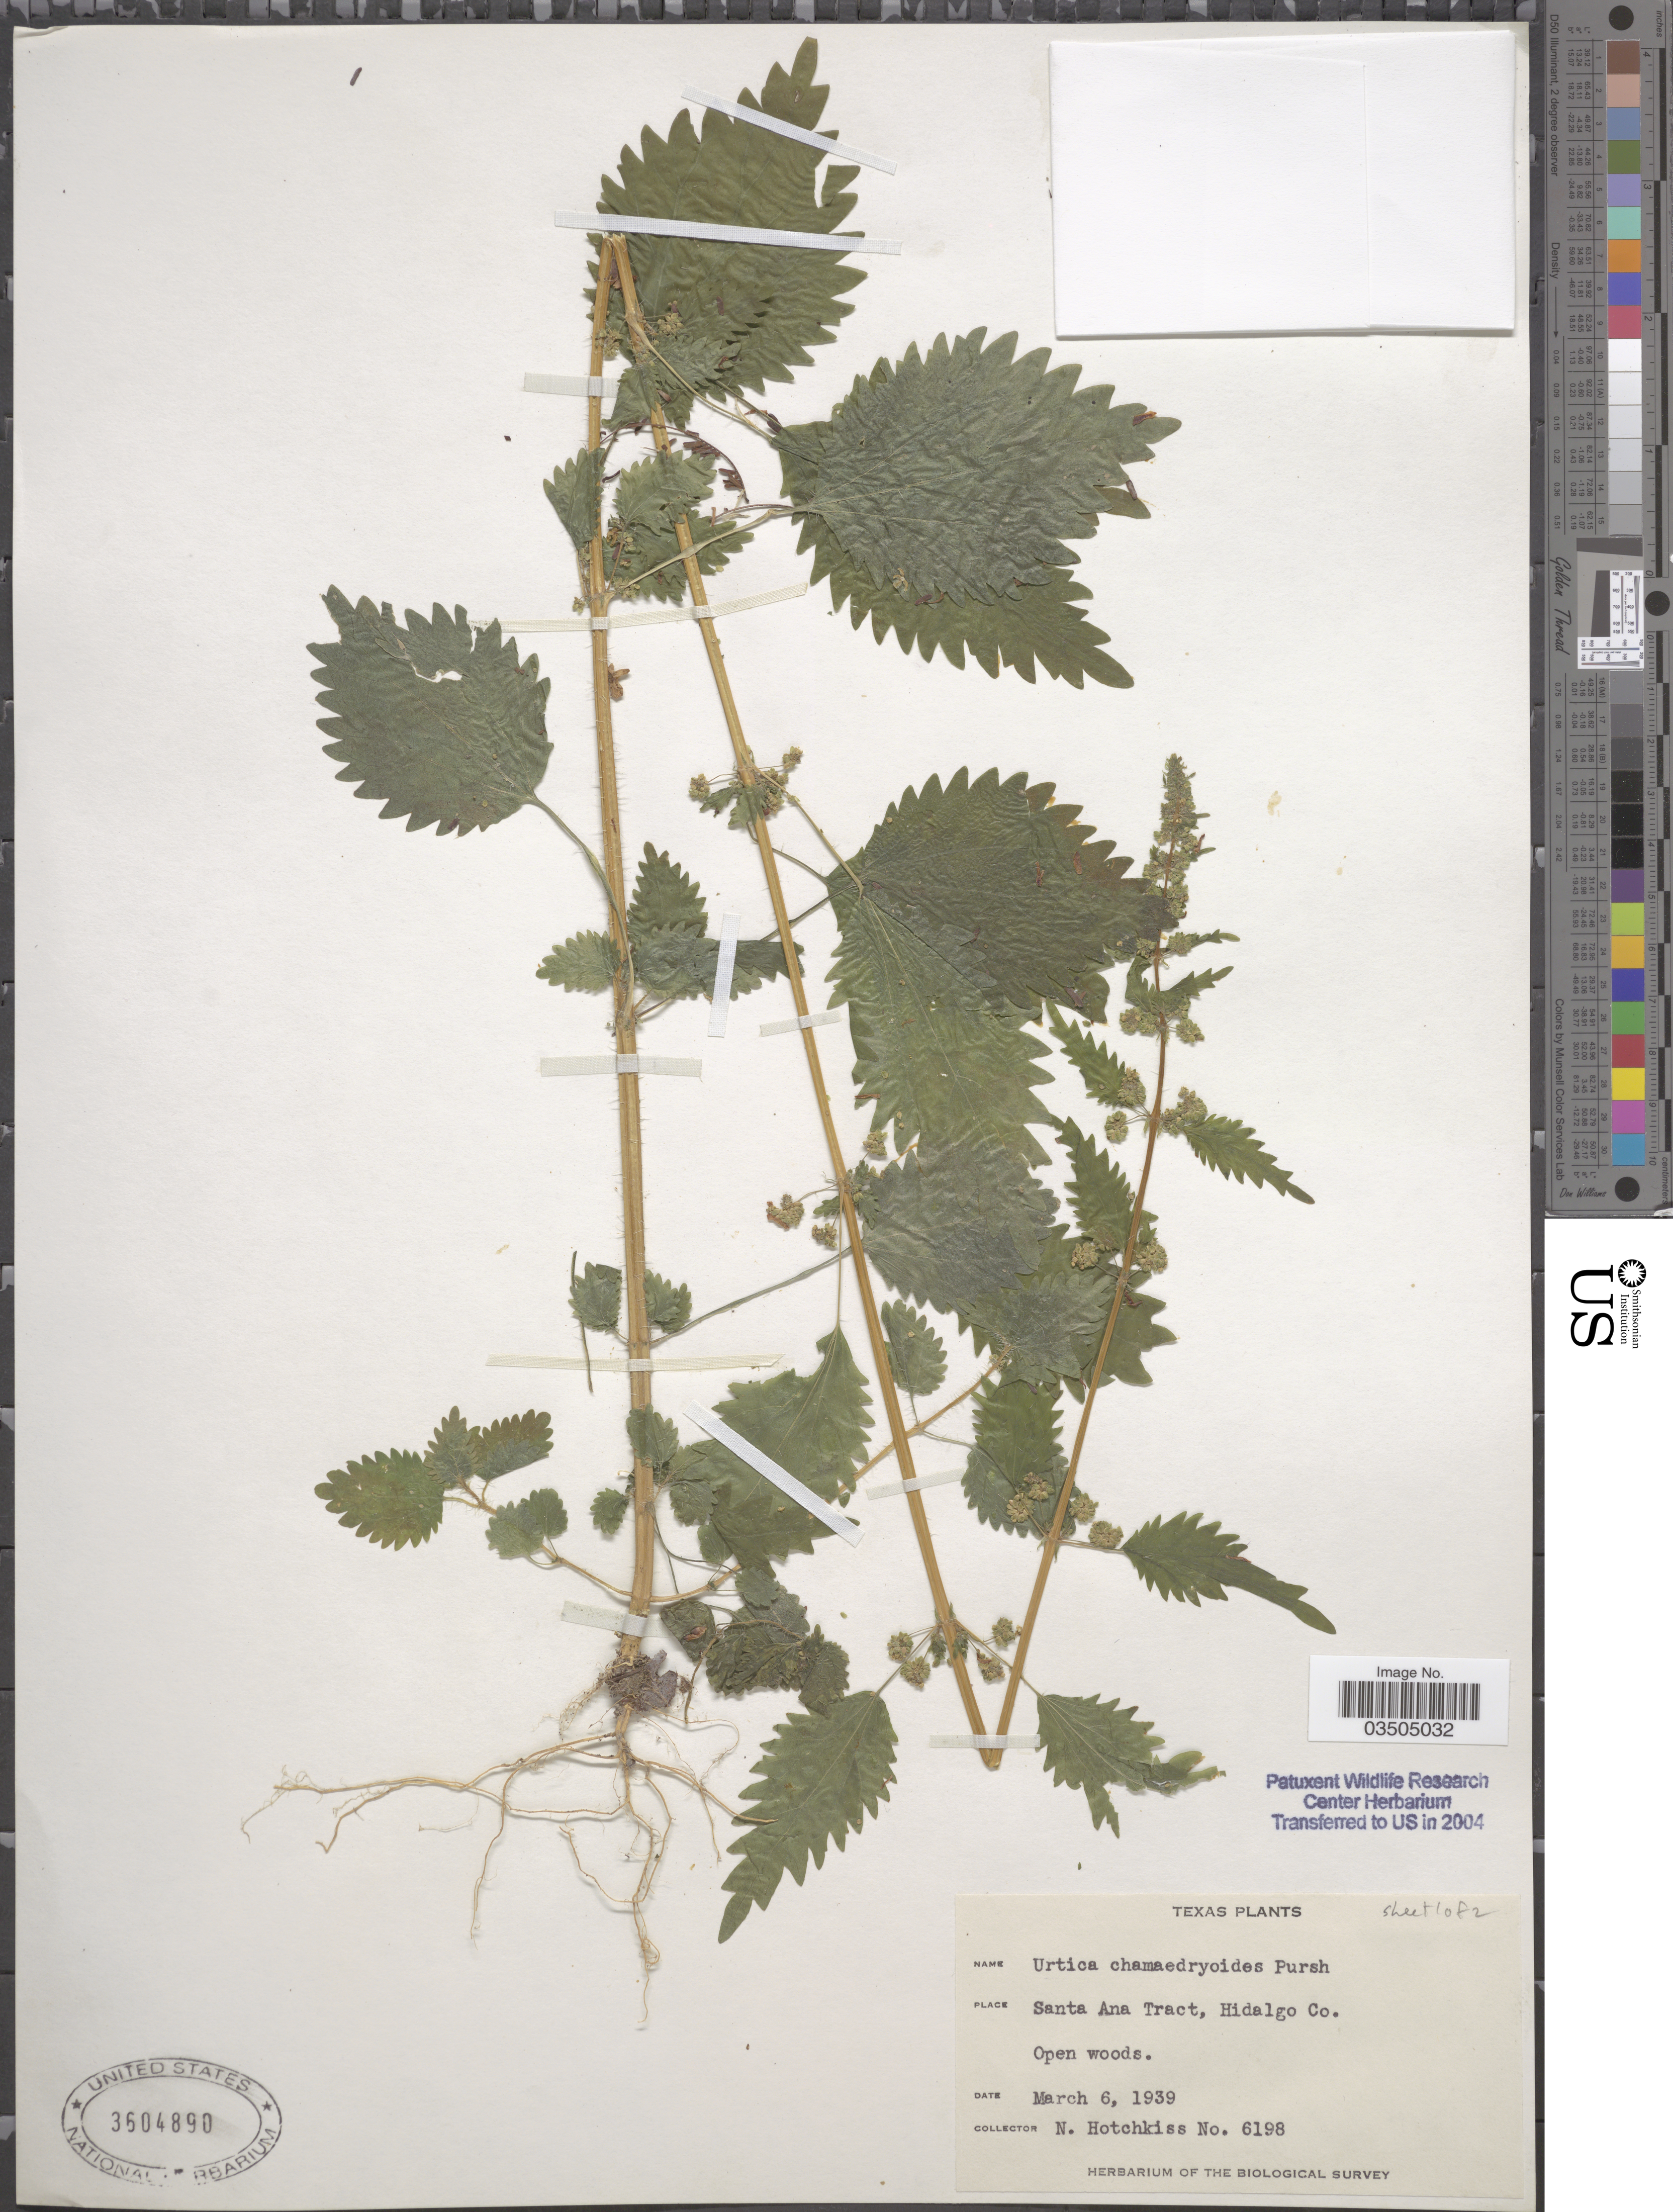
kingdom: Plantae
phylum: Tracheophyta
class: Magnoliopsida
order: Rosales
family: Urticaceae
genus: Urtica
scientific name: Urtica chamaedryoides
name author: Pursh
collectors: N. Hotchkiss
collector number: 6198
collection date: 1939-03-06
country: United States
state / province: Texas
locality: Santa Ana Tract, Hidalgo Co.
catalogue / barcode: US 3604890